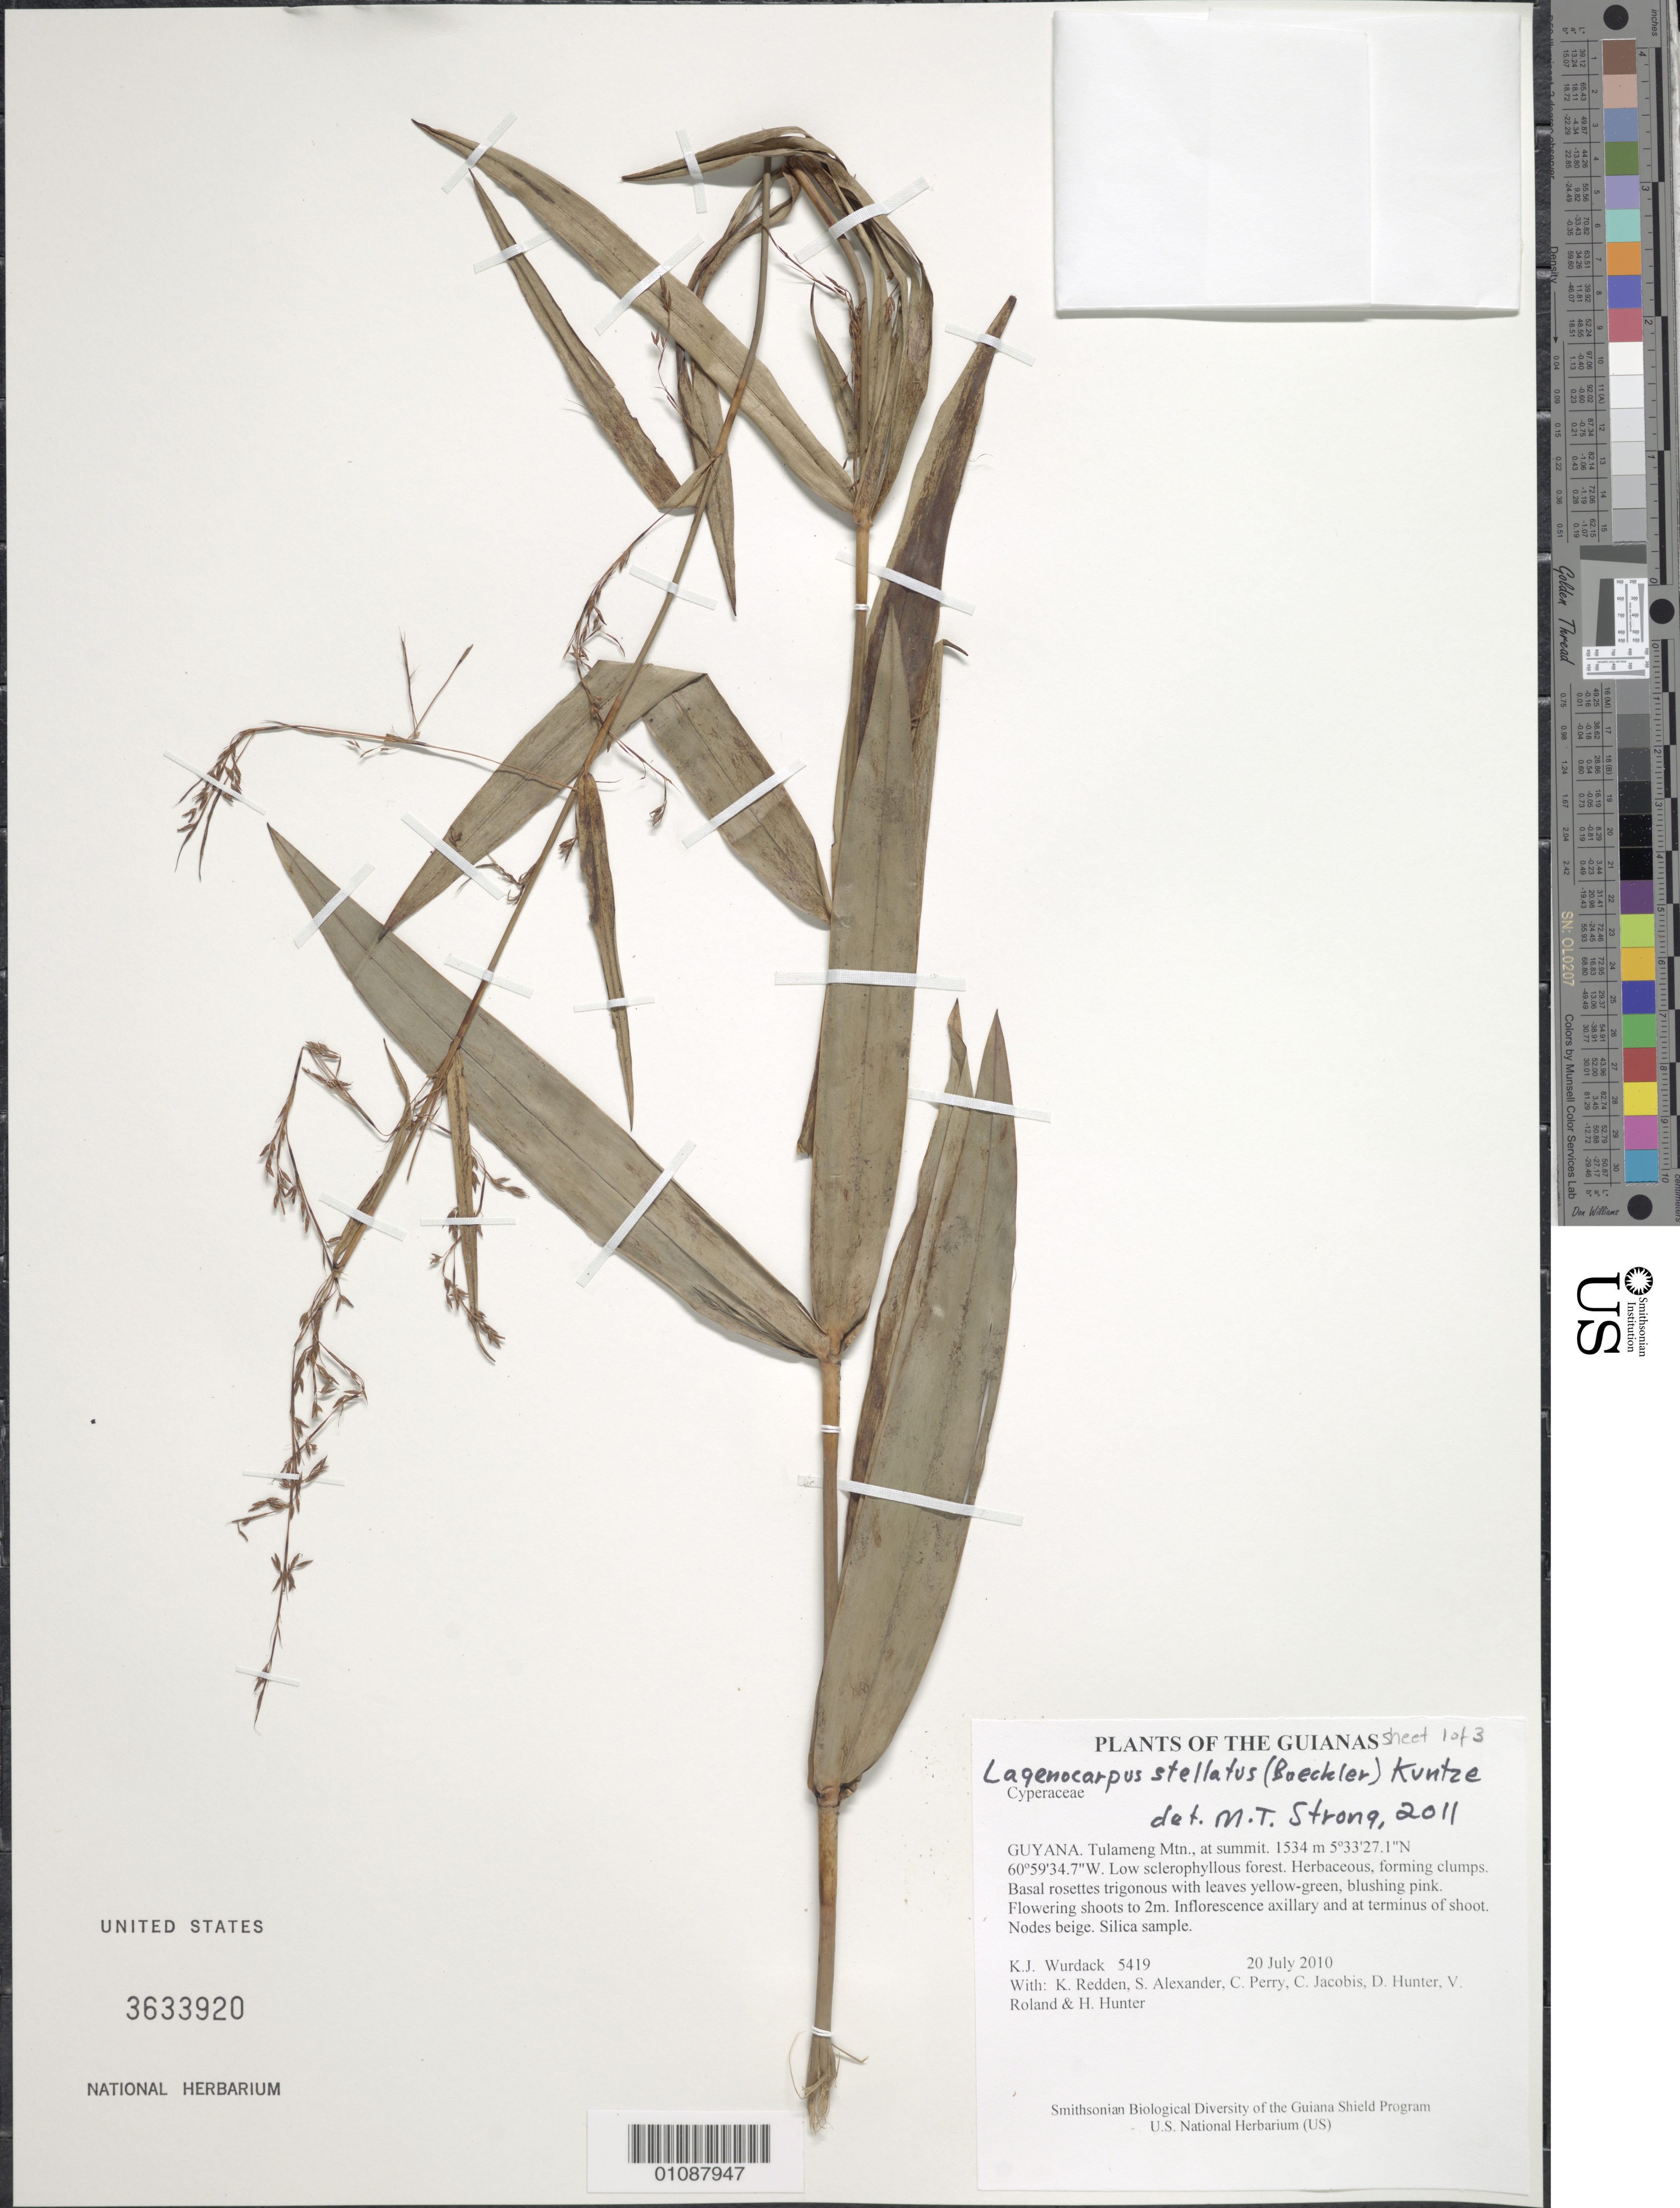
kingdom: Plantae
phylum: Tracheophyta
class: Liliopsida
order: Poales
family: Cyperaceae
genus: Didymiandrum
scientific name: Didymiandrum stellatum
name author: (Boeckeler) Gilly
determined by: Strong, Mark T., (BOT), Smithsonian Institution - National Museum of Natural History (UNITED STATES)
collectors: K. Wurdack, K. M. Redden, S. N. Alexander, C. Perry, C. Jacobis, D. Hunter, V. Roland & H. Hunter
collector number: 5419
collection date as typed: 20 July 2010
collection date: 2010-07-20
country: Guyana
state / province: Cuyuni-Mazaruni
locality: Tulameng Mtn., at summit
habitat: Low sclerophyllous forest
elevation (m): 1534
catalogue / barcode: US 3633920